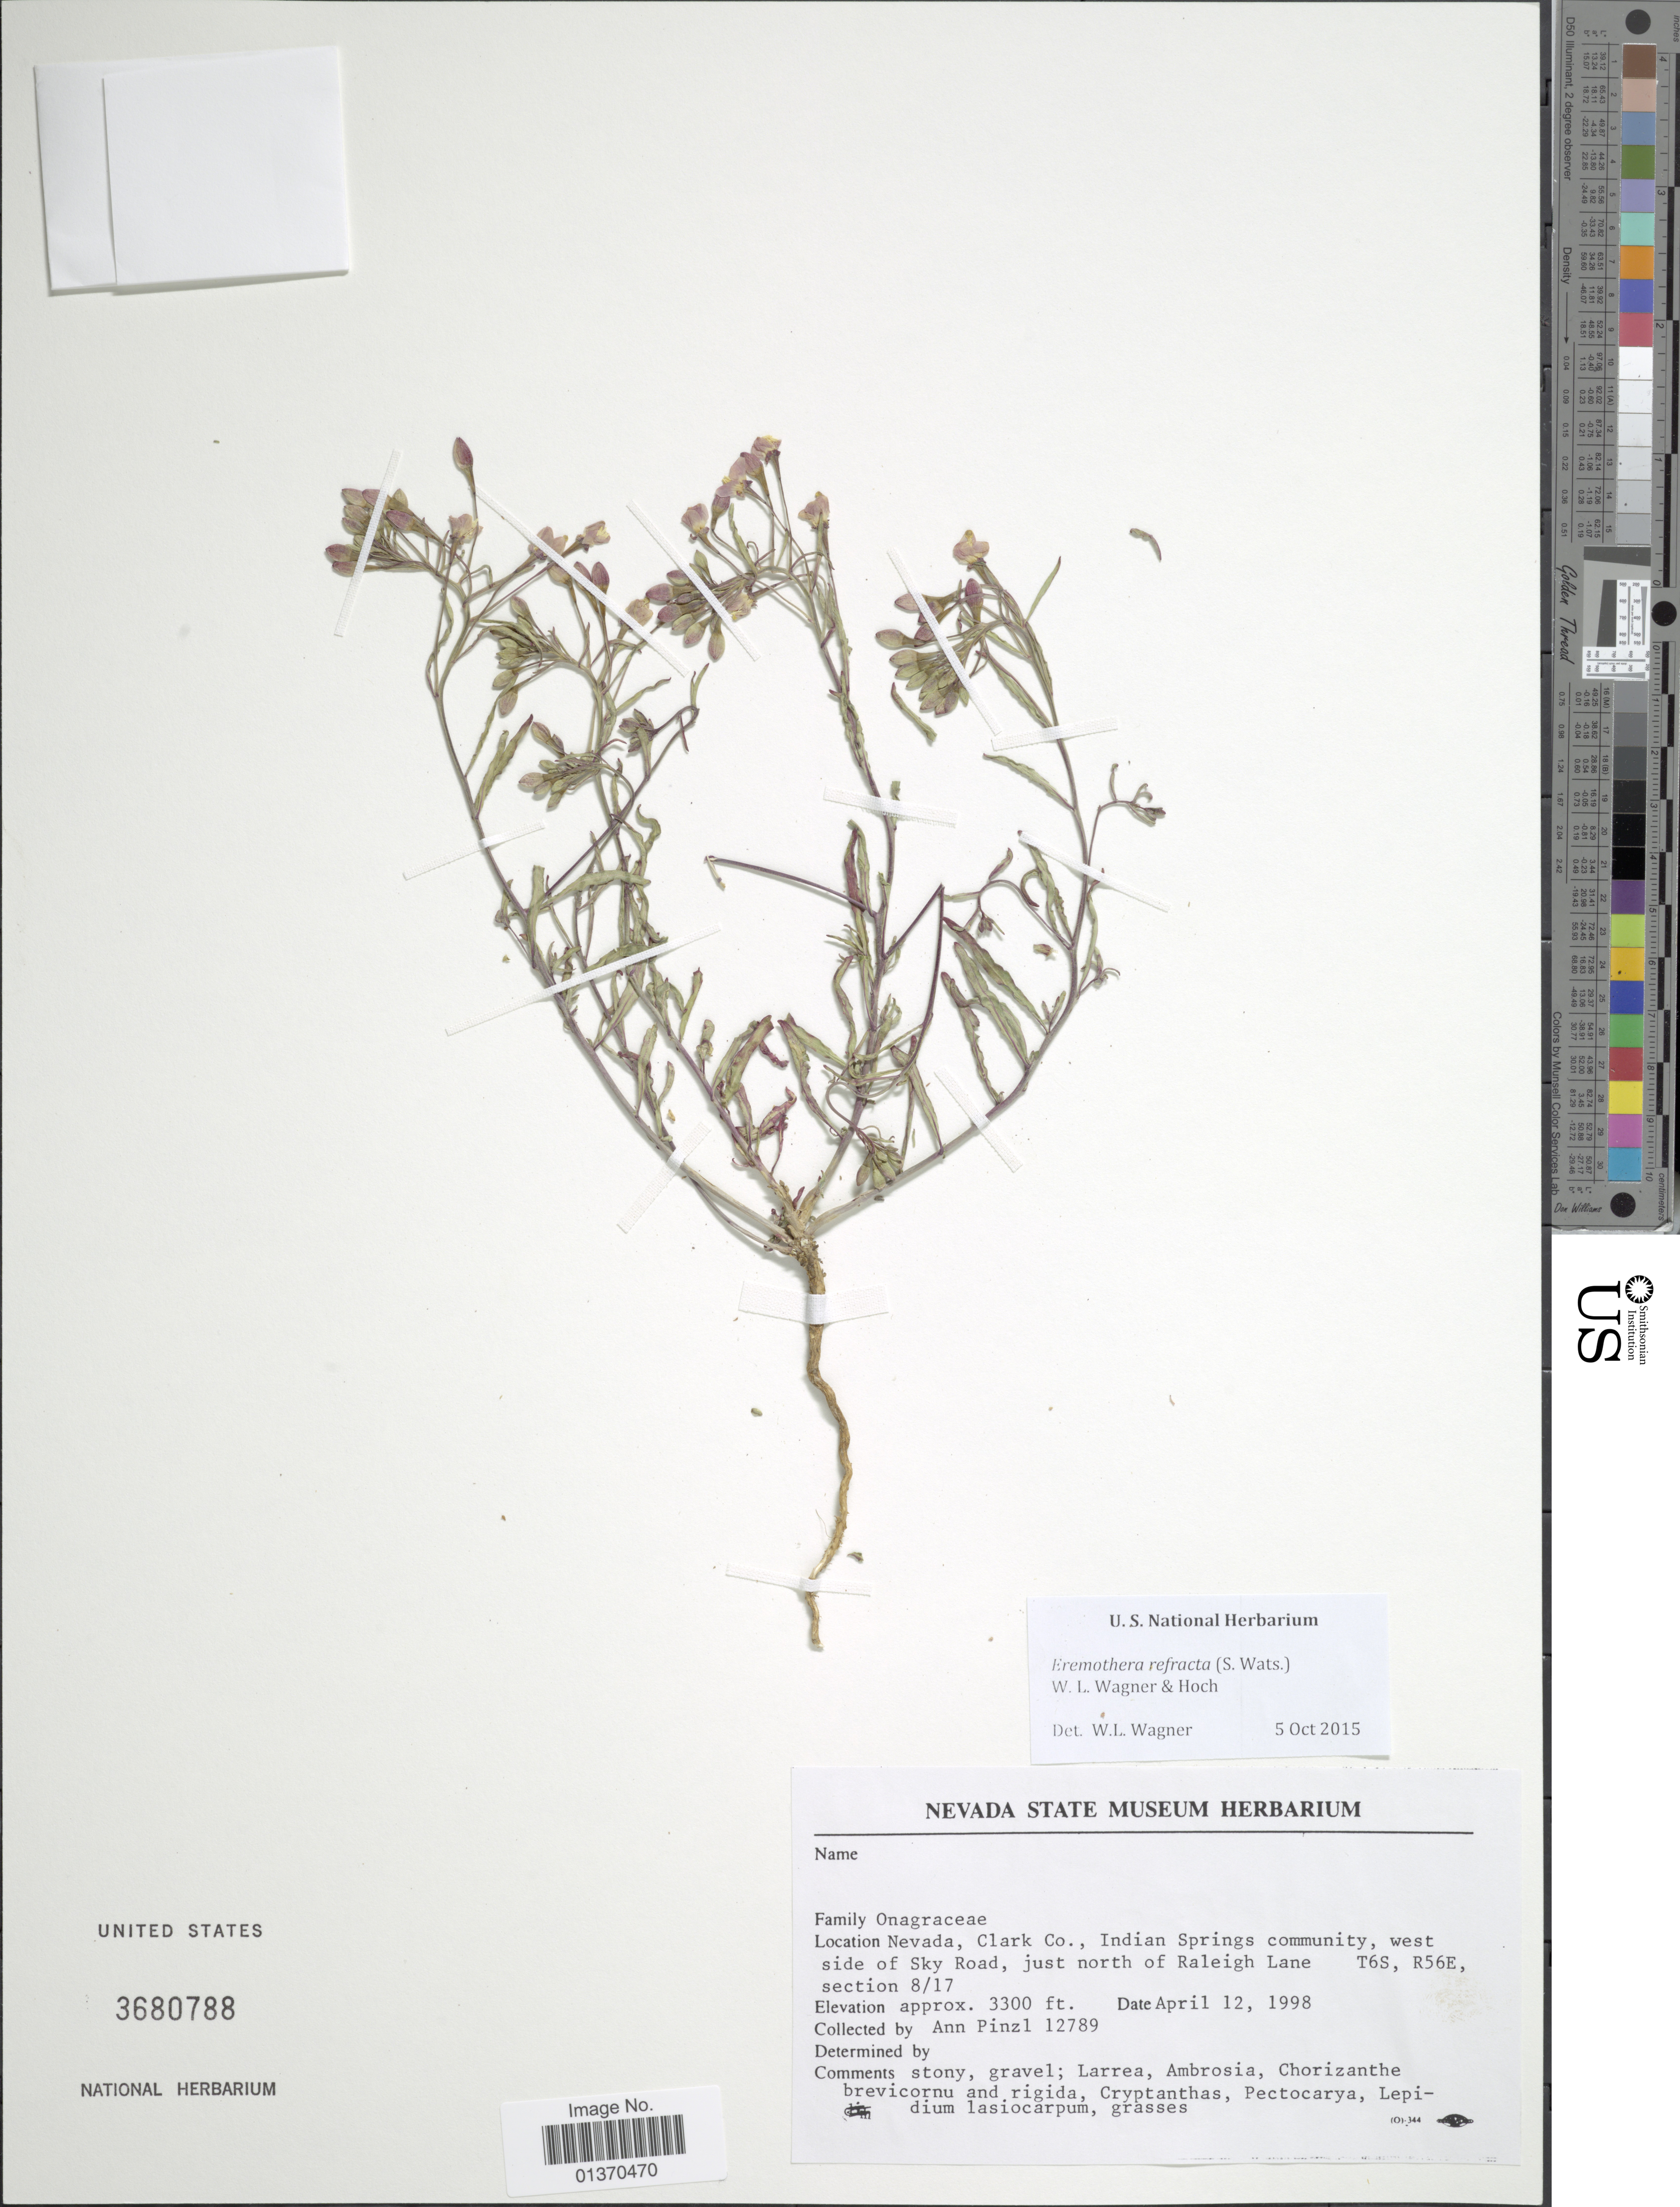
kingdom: Plantae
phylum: Tracheophyta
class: Magnoliopsida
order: Myrtales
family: Onagraceae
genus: Eremothera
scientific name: Eremothera refracta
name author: (S. Watson) W.L. Wagner & Hoch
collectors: A. Pinzl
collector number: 12789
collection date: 1998-04-12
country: United States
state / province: Nevada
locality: Clark Co., Indian Springs community, west side of Sky Road, just north of Raleigh Lane, T6S, R56E, section 8/17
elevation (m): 1006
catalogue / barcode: US 3680788